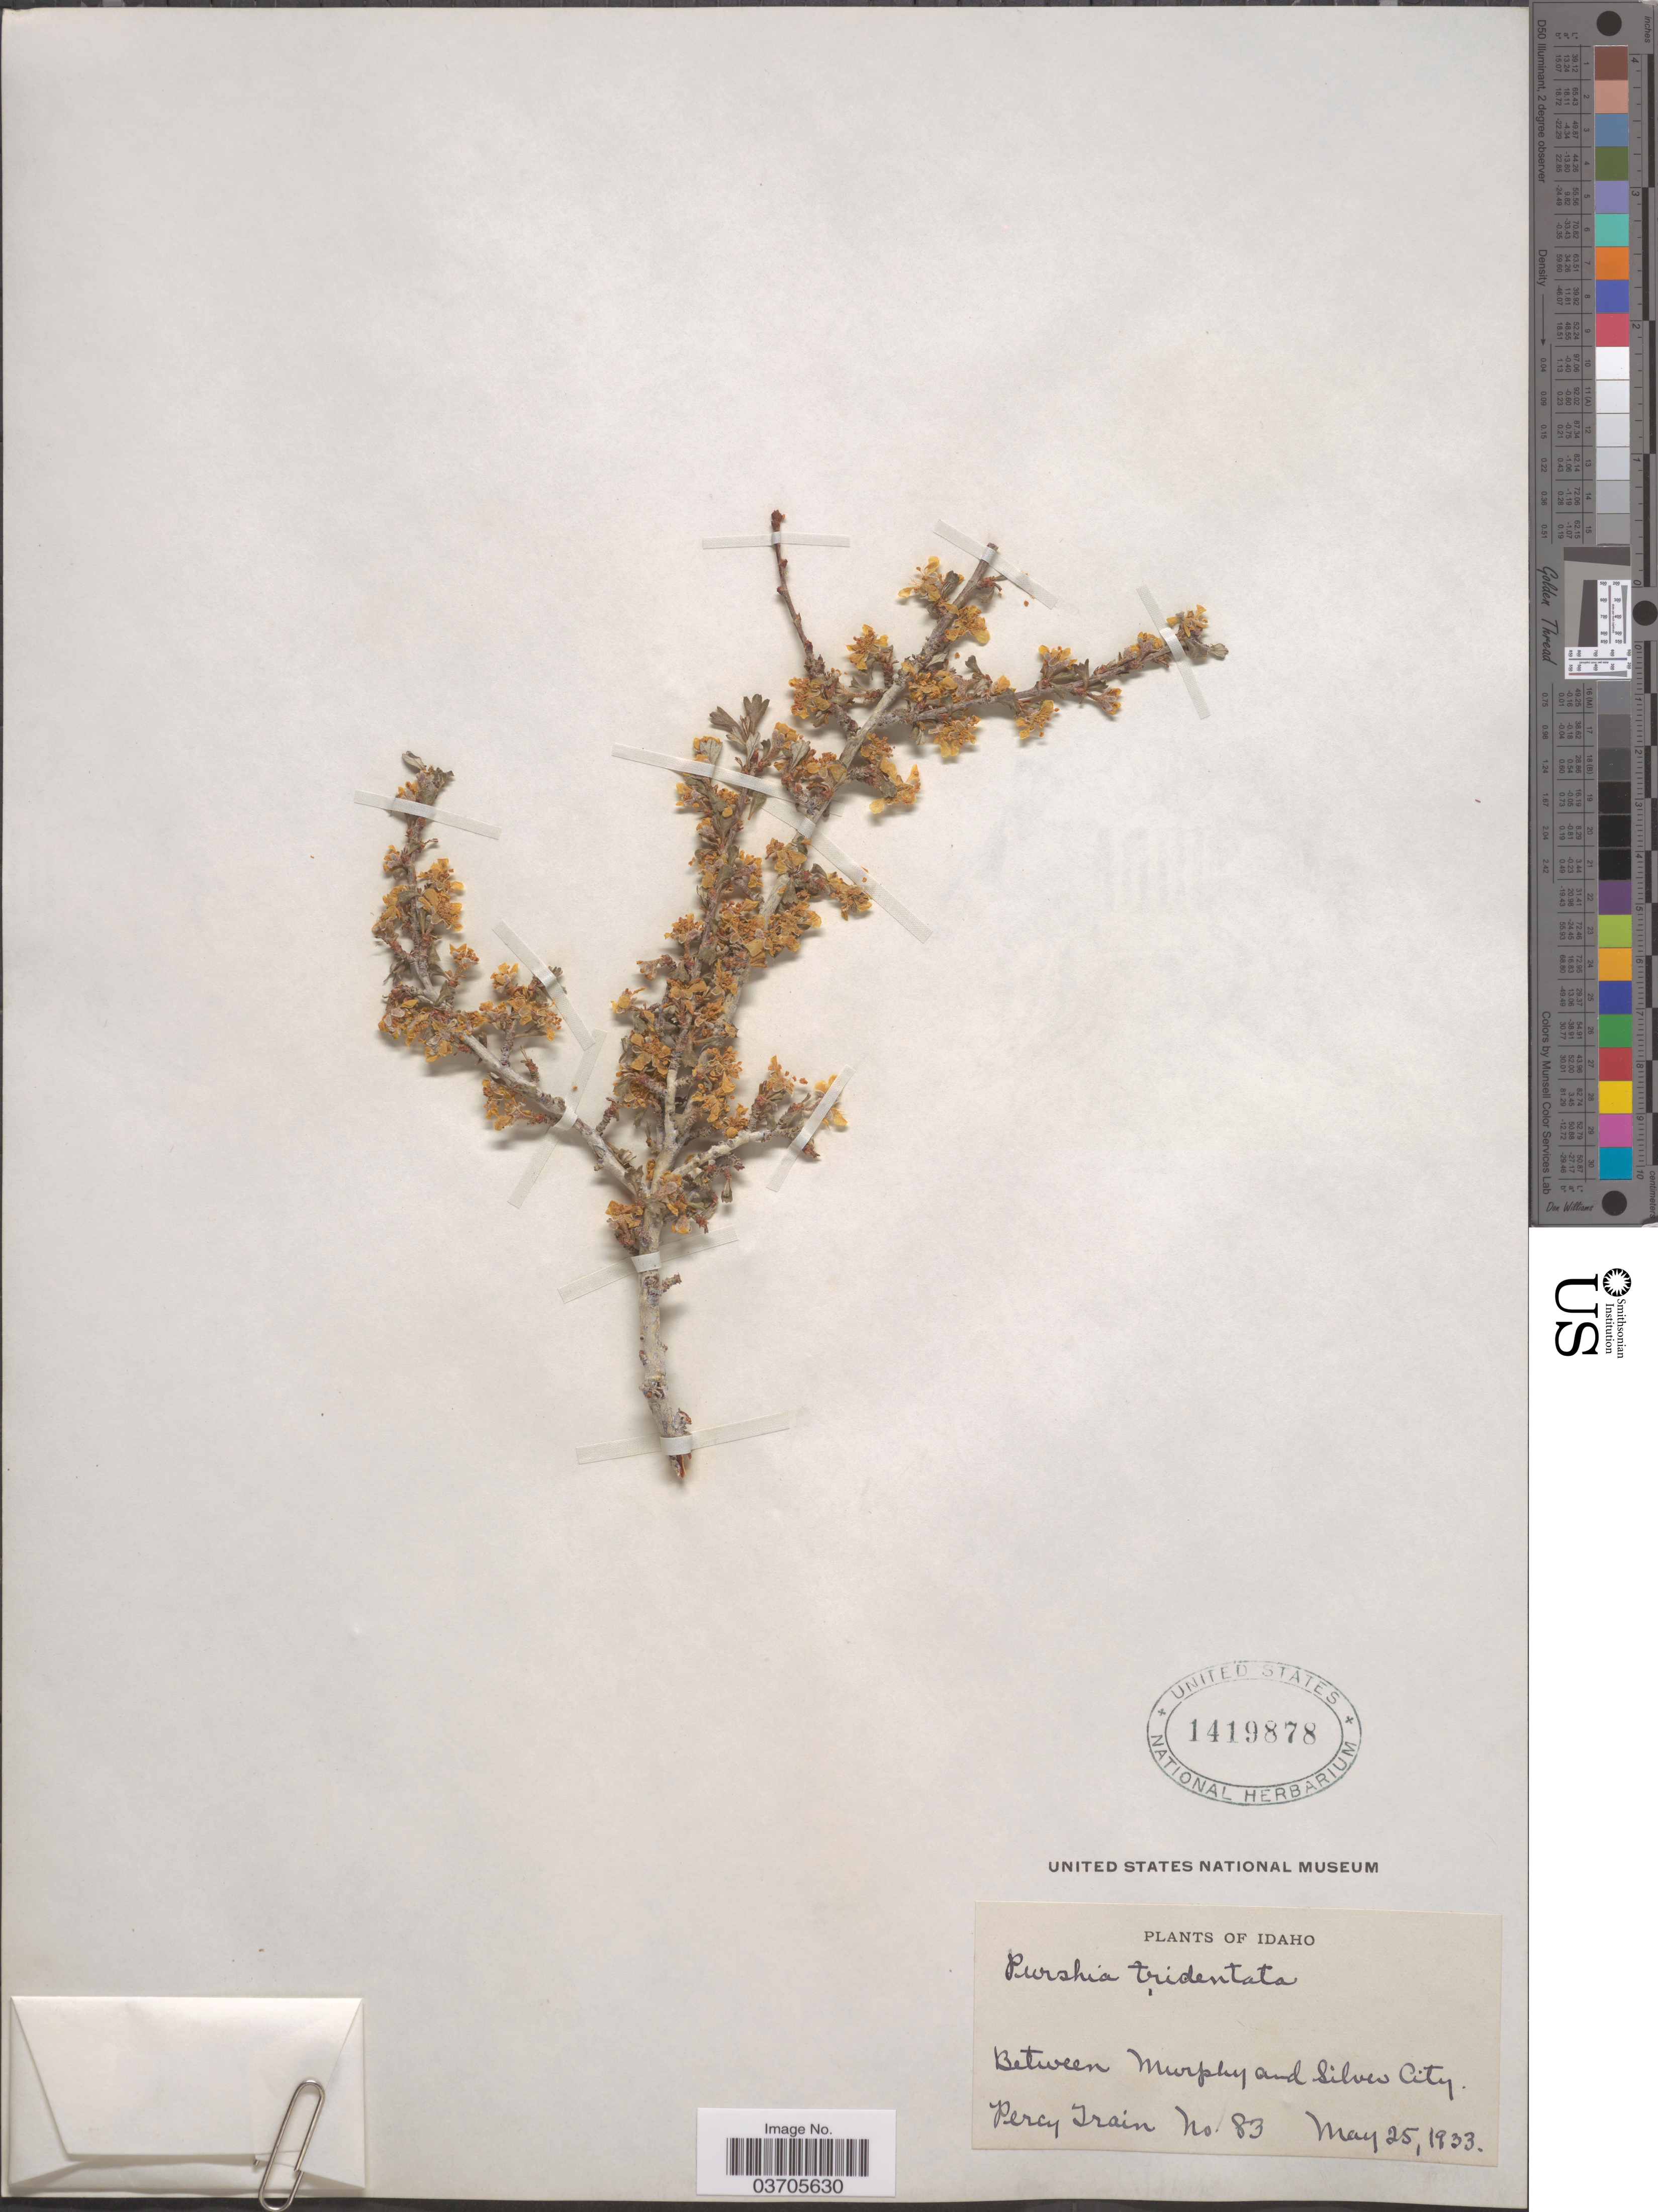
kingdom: Plantae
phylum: Tracheophyta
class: Magnoliopsida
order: Rosales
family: Rosaceae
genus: Purshia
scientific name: Purshia tridentata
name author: (Pursh) DC.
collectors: P. Train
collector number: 83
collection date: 1933-05-25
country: United States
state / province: Idaho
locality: Between Murphy and Silver City.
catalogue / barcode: US 1419878